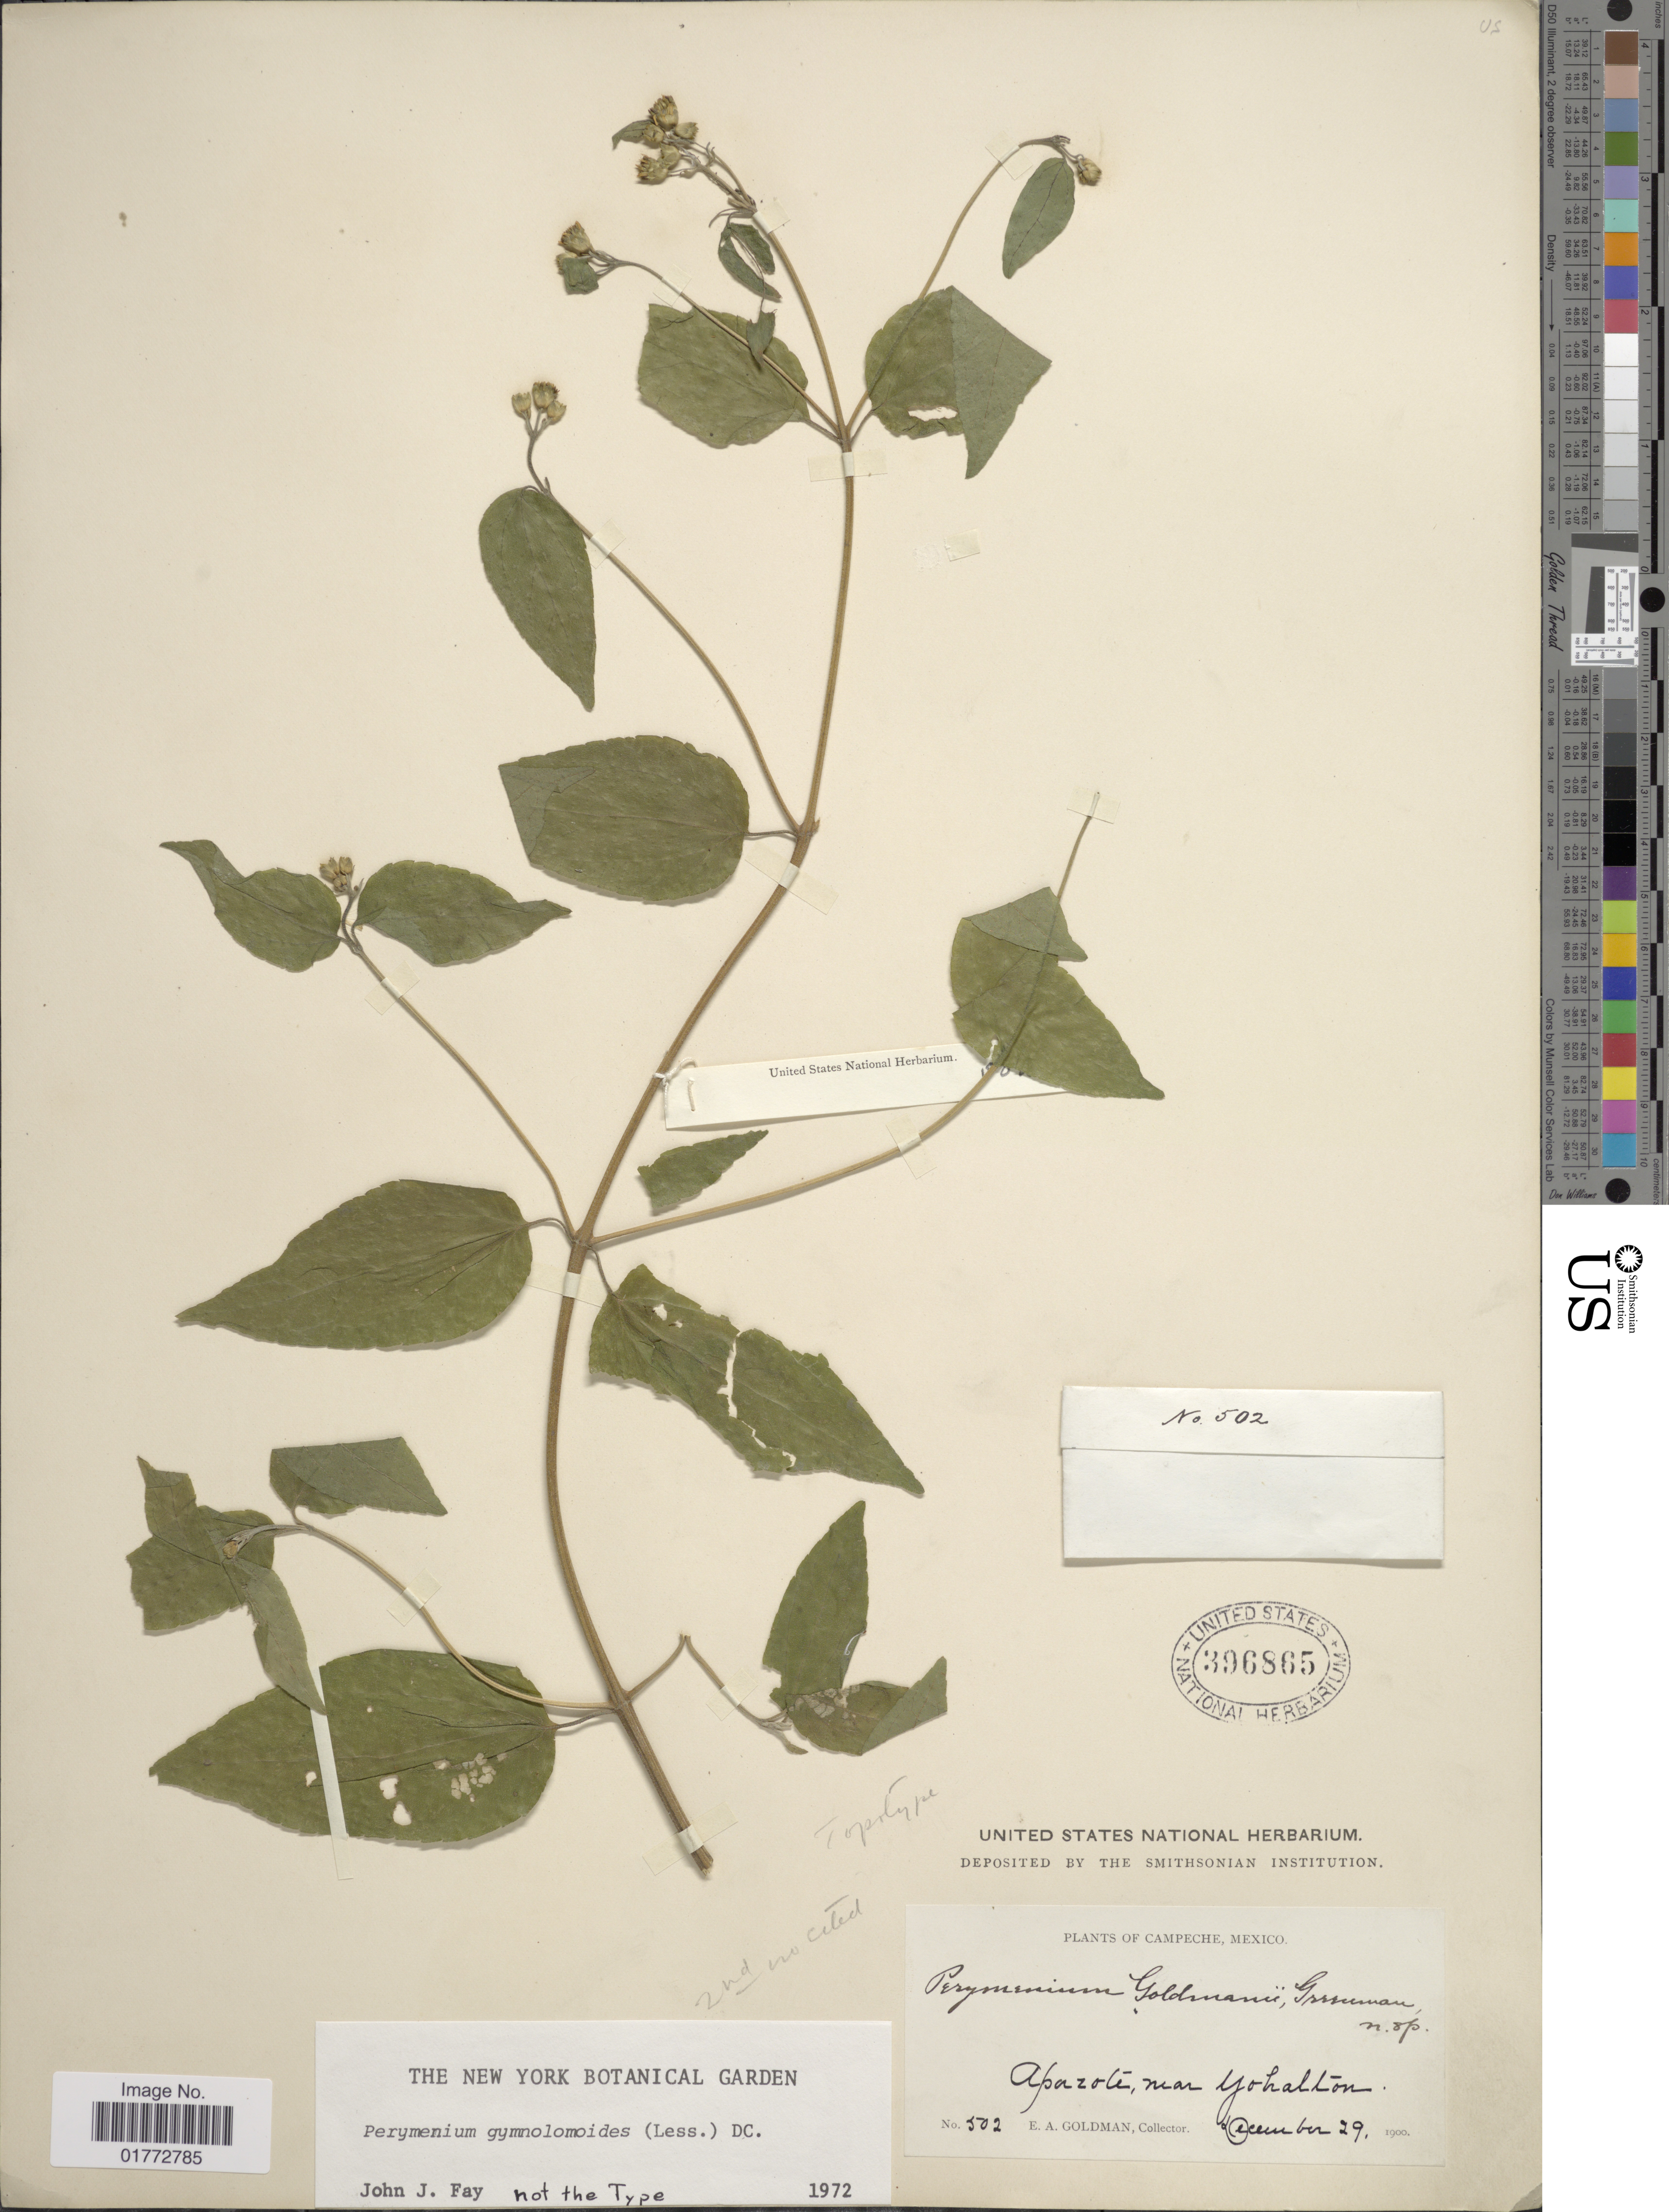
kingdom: Plantae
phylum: Tracheophyta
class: Magnoliopsida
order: Asterales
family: Asteraceae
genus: Perymenium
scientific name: Perymenium gymnolomoides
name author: (Less.) DC.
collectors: E. A. Goldman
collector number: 502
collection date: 1900-12-29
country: Mexico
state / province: Campeche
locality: Apazote, near Yohalton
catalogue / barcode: US 396865